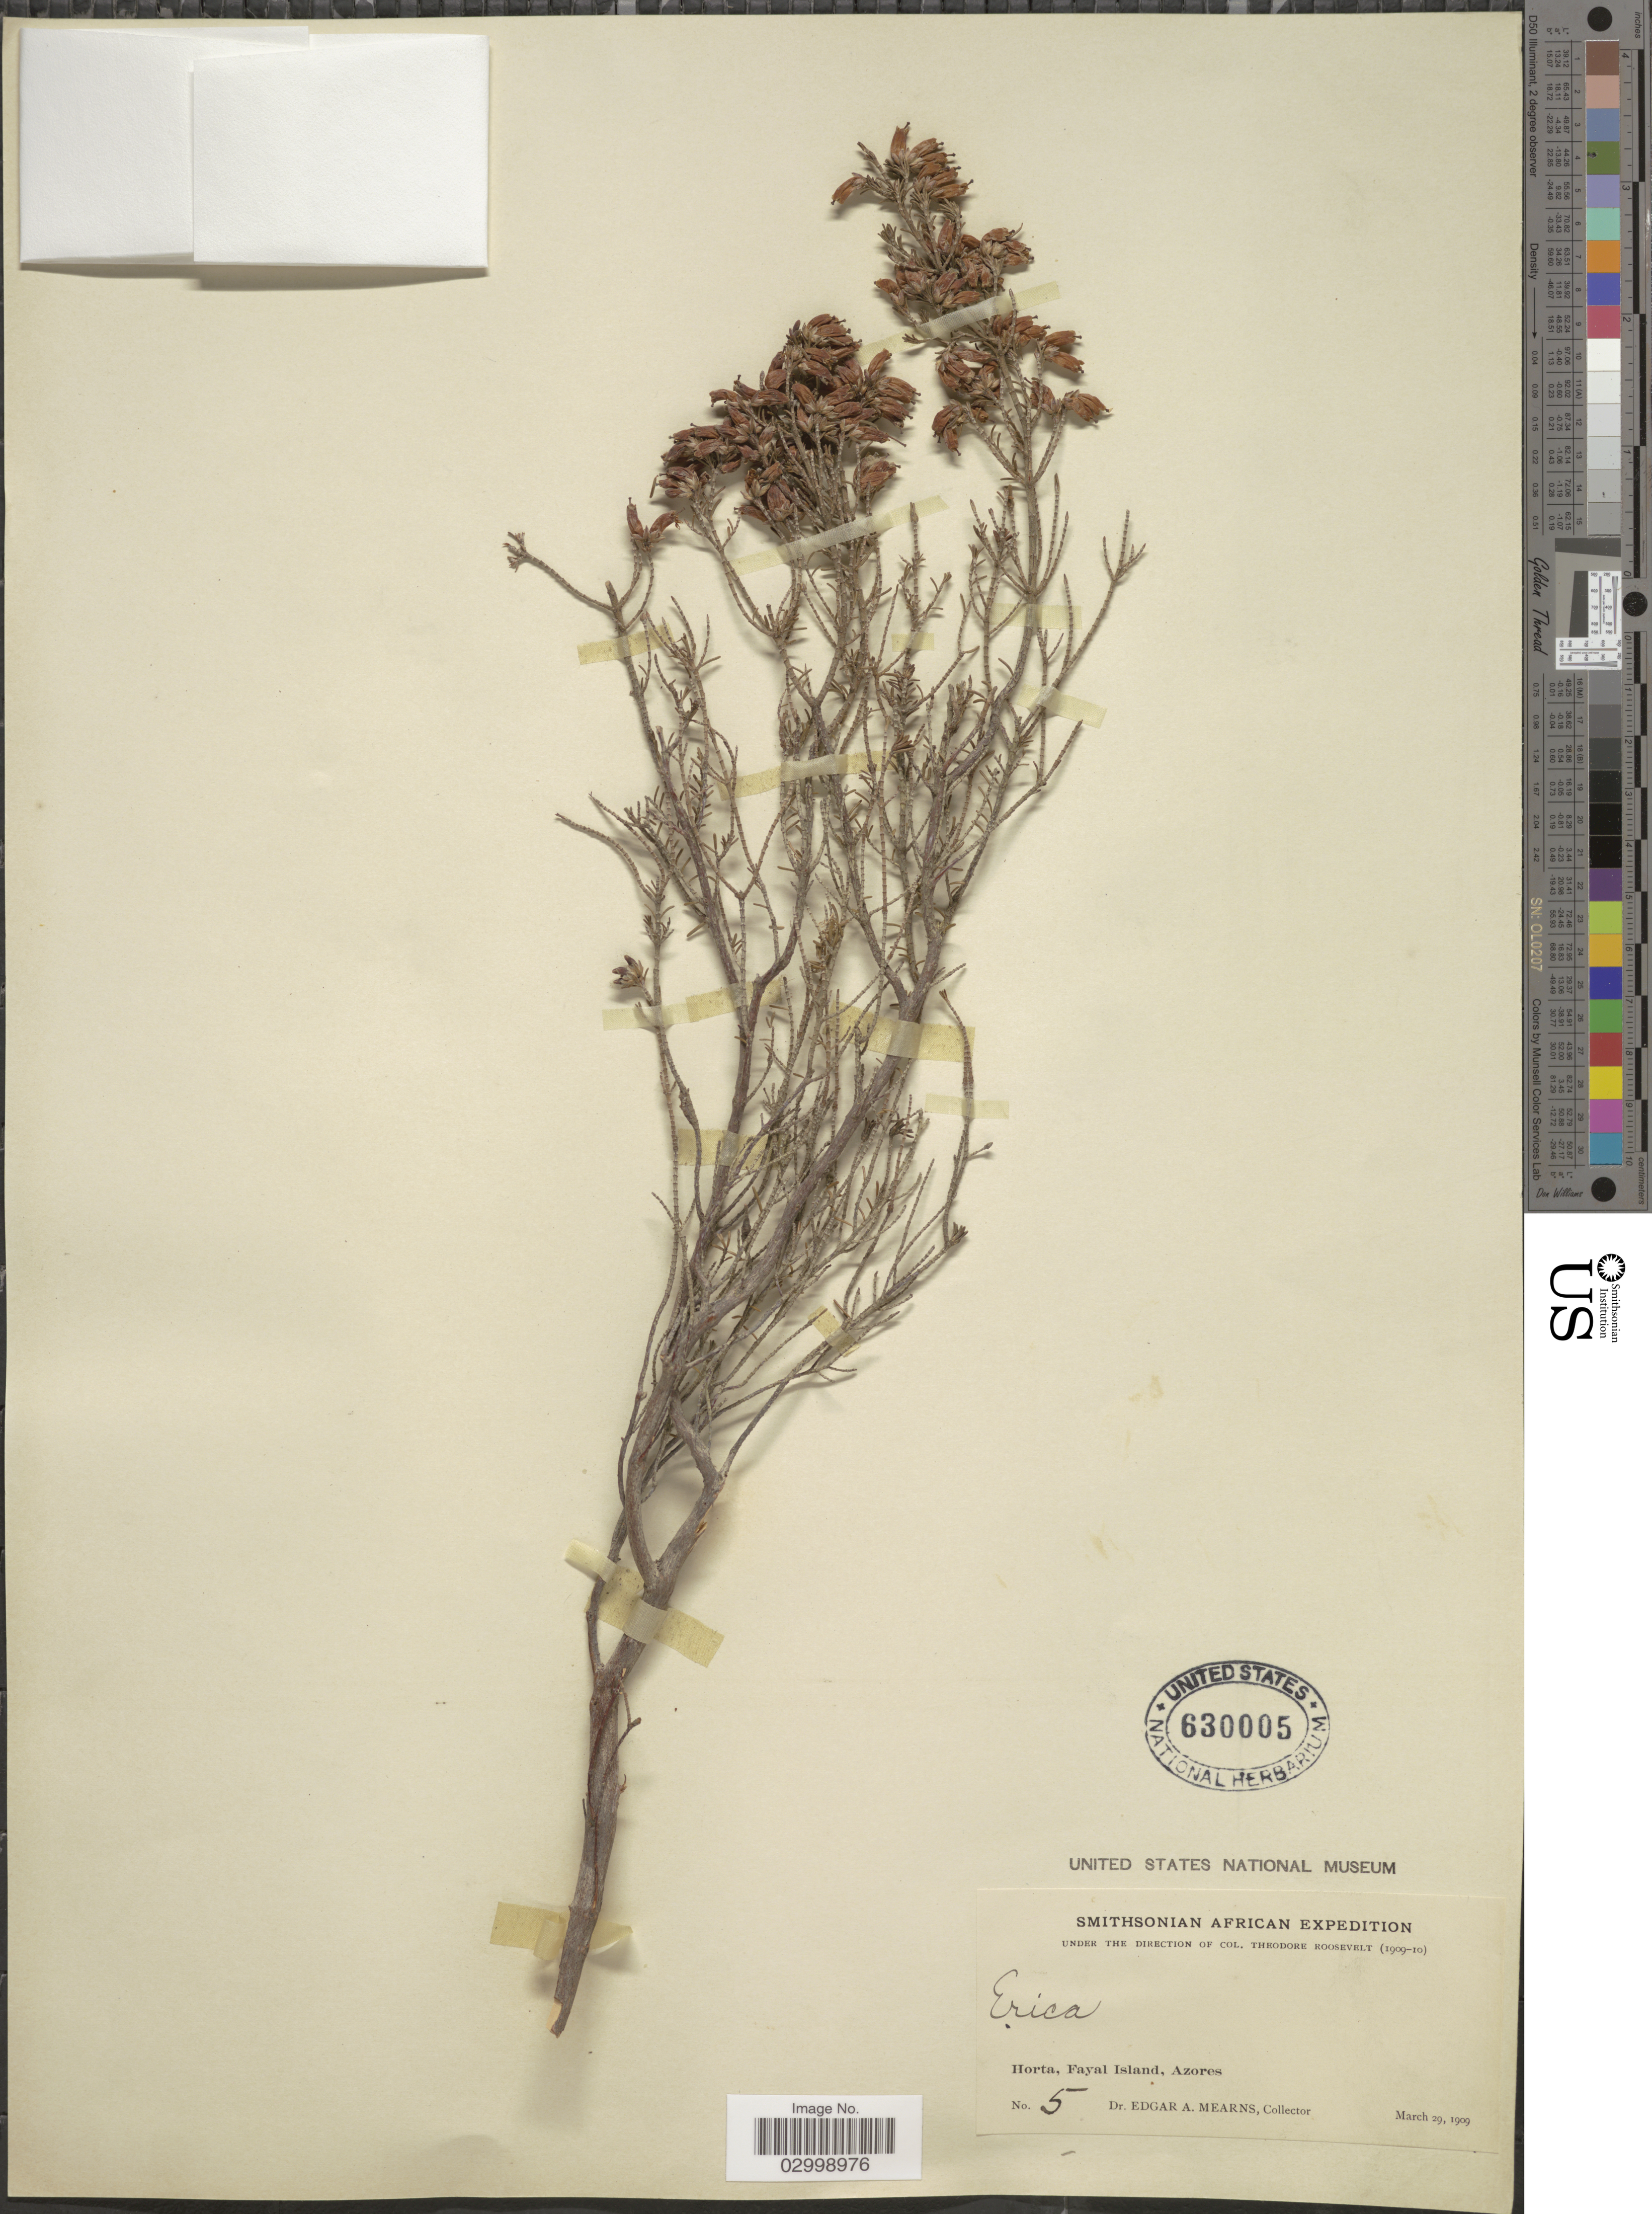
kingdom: Plantae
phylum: Tracheophyta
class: Magnoliopsida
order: Ericales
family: Ericaceae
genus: Erica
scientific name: Erica sp.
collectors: E. A. Mearns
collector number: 5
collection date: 1909-03-29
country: Portugal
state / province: Azores (Aut. Reg.)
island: Faial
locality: Horta, Fayal Island.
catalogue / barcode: US 630005